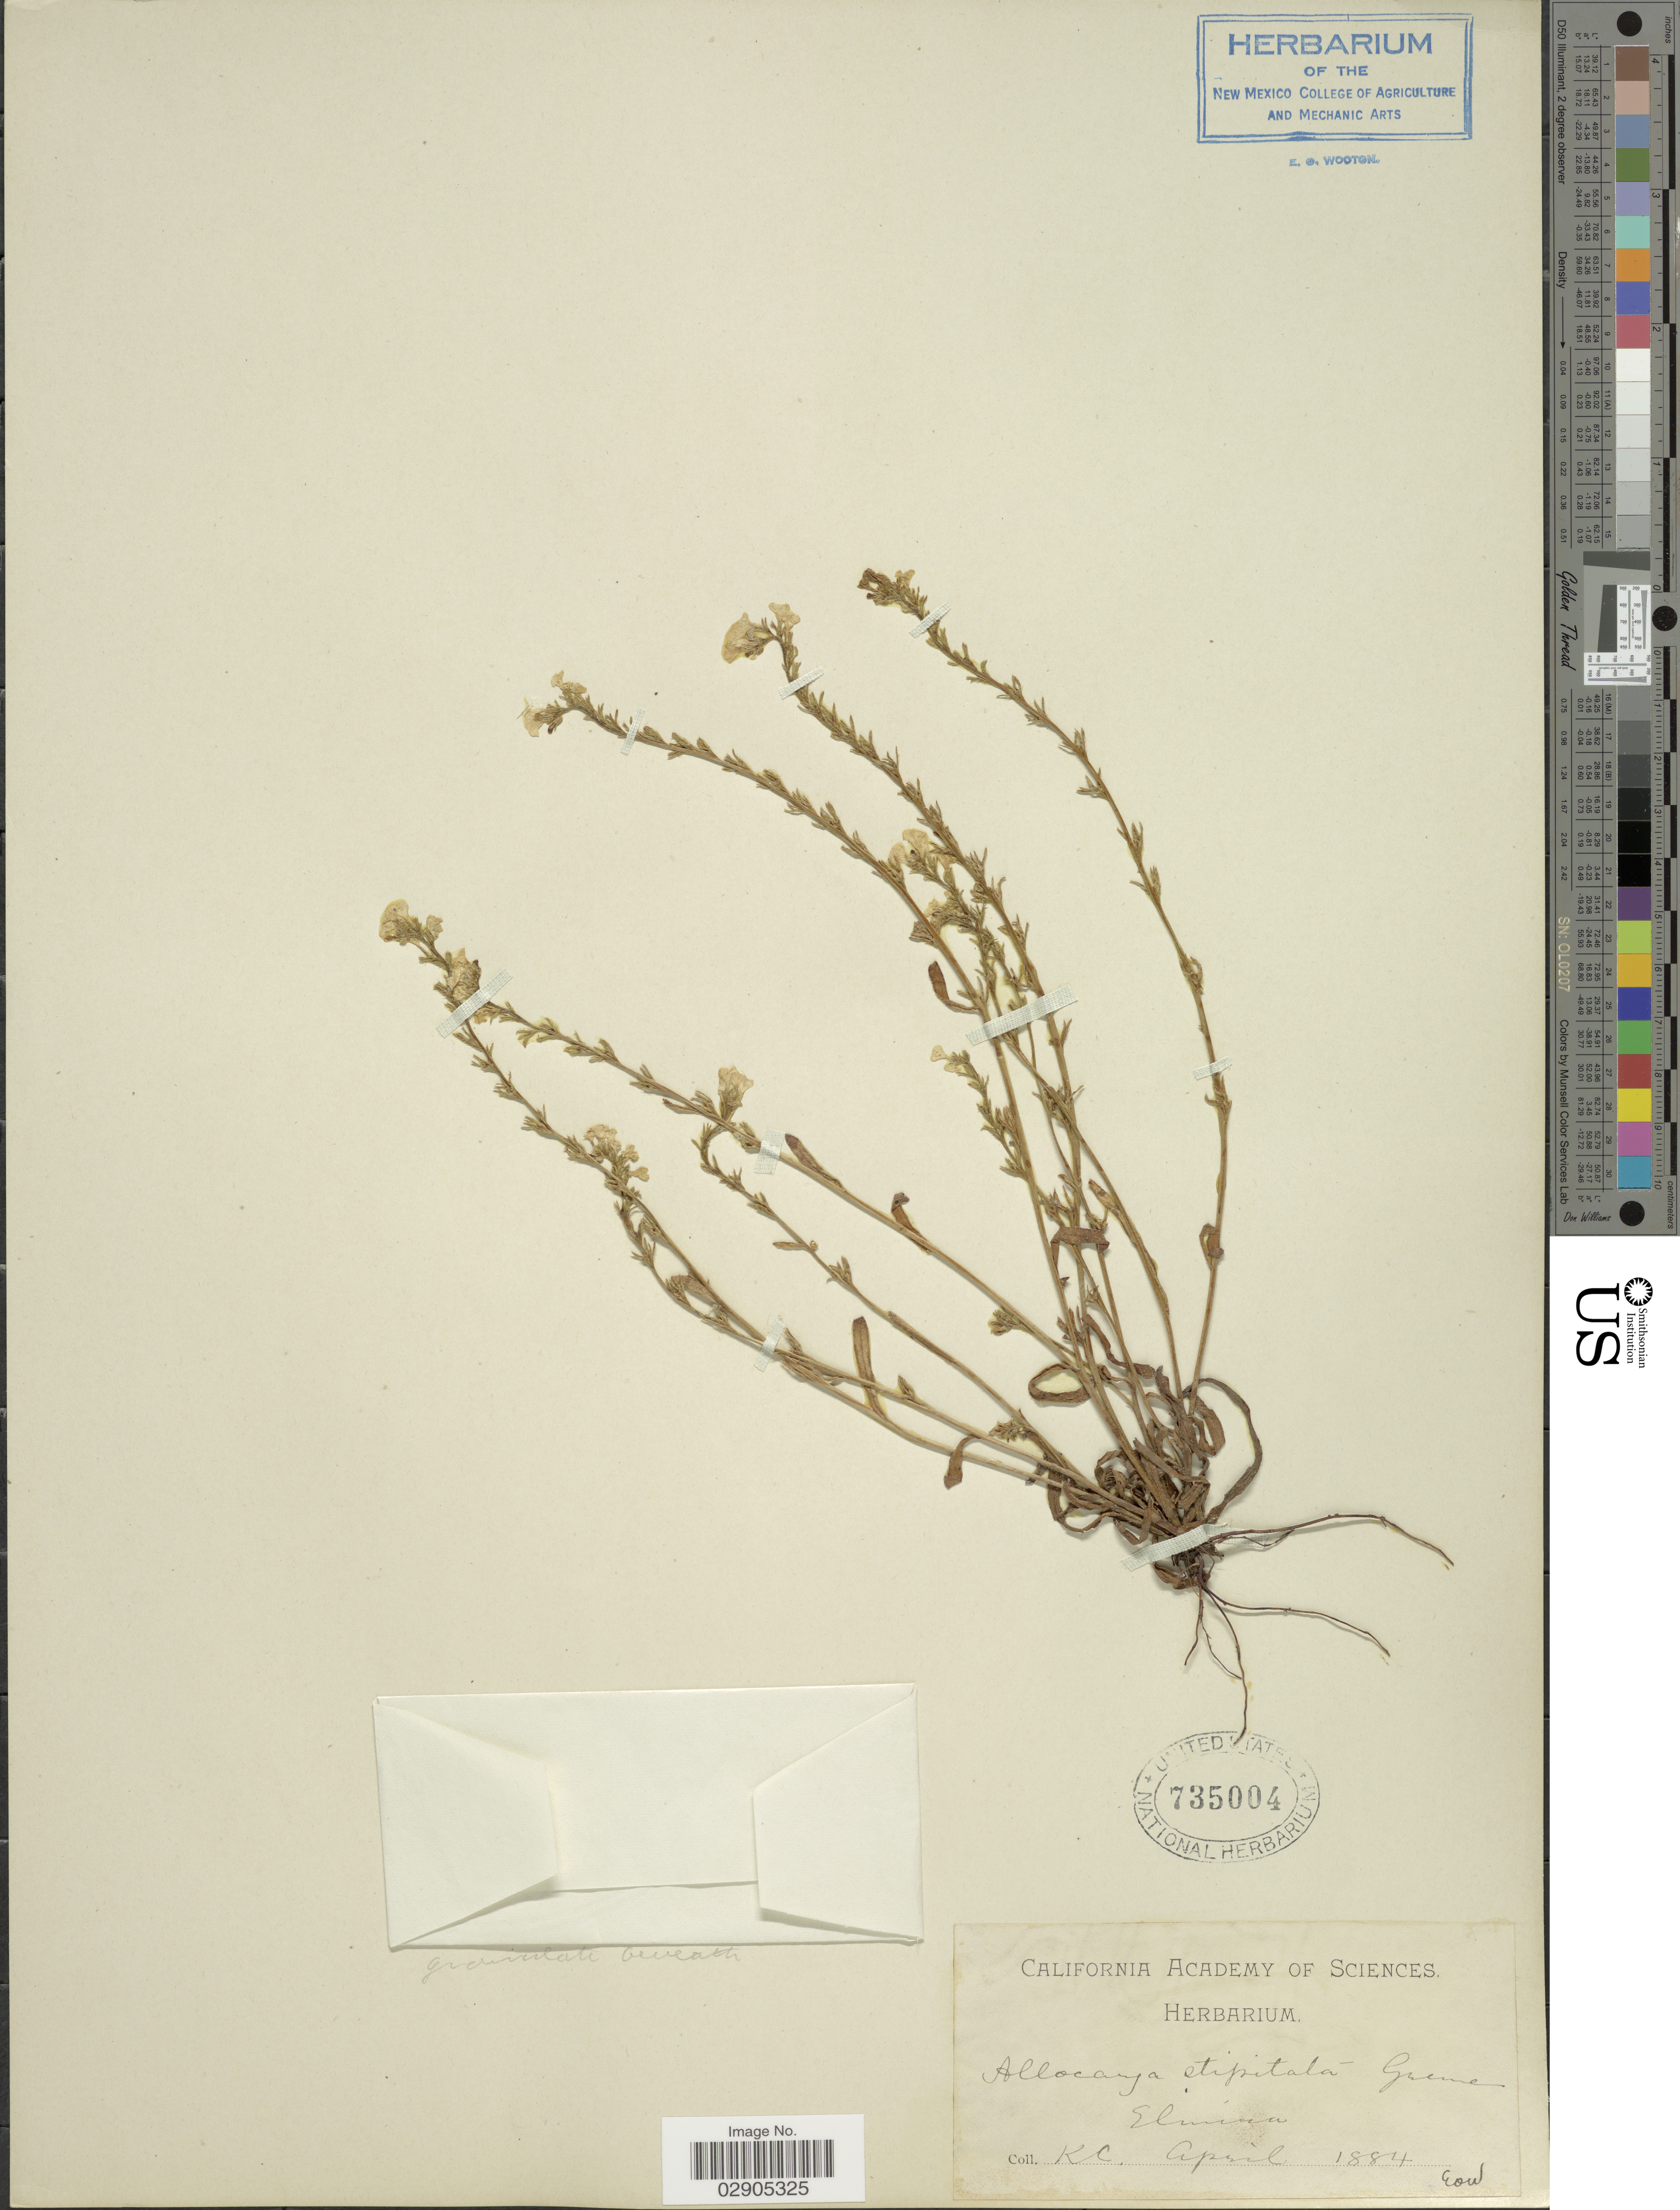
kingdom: Plantae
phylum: Tracheophyta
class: Magnoliopsida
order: Boraginales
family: Boraginaceae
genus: Allocarya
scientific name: Allocarya stipitata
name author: Greene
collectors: K. C.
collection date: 1884-04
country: United States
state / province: California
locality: Elmira.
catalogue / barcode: US 735004